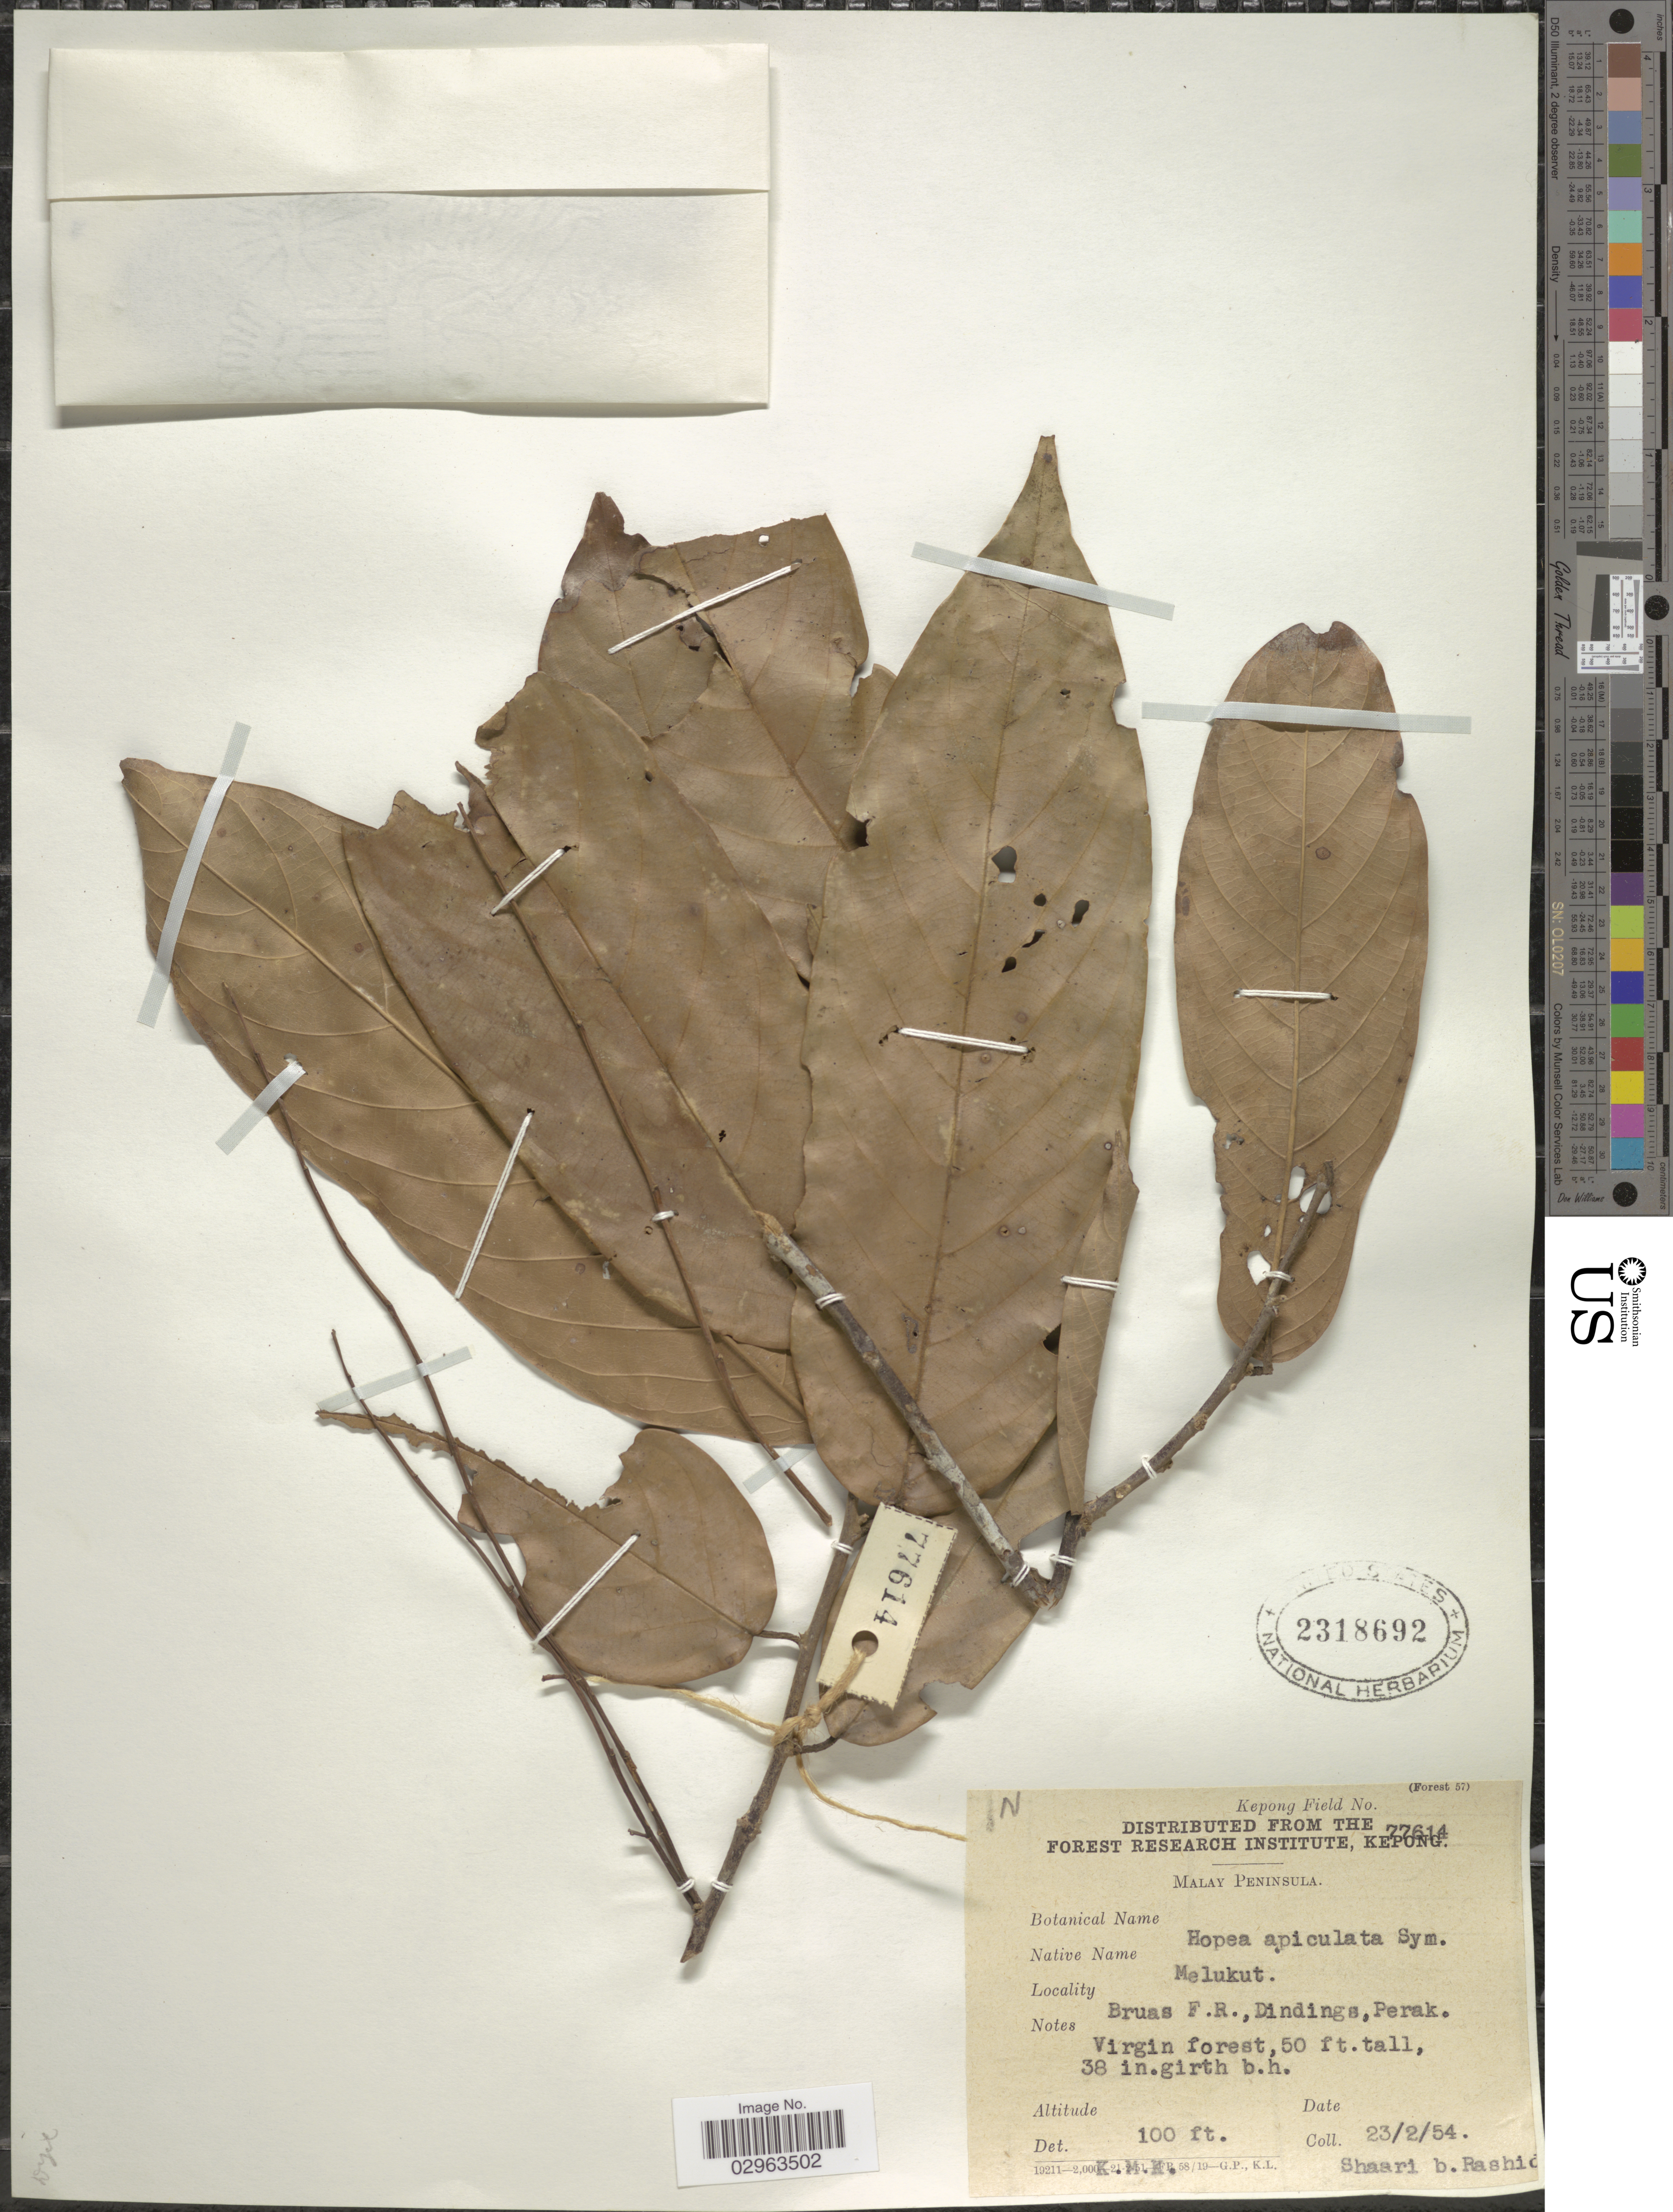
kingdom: Plantae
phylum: Tracheophyta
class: Magnoliopsida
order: Malvales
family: Dipterocarpaceae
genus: Hopea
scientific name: Hopea apiculata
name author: Symington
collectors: S. Rashid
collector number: Kepong Field? 77614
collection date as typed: Transcribed d/m/y: 23/2/54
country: Malaysia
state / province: Perak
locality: Malay Peninsula. Bruas F.R., Dindings.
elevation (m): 30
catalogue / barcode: US 2318692